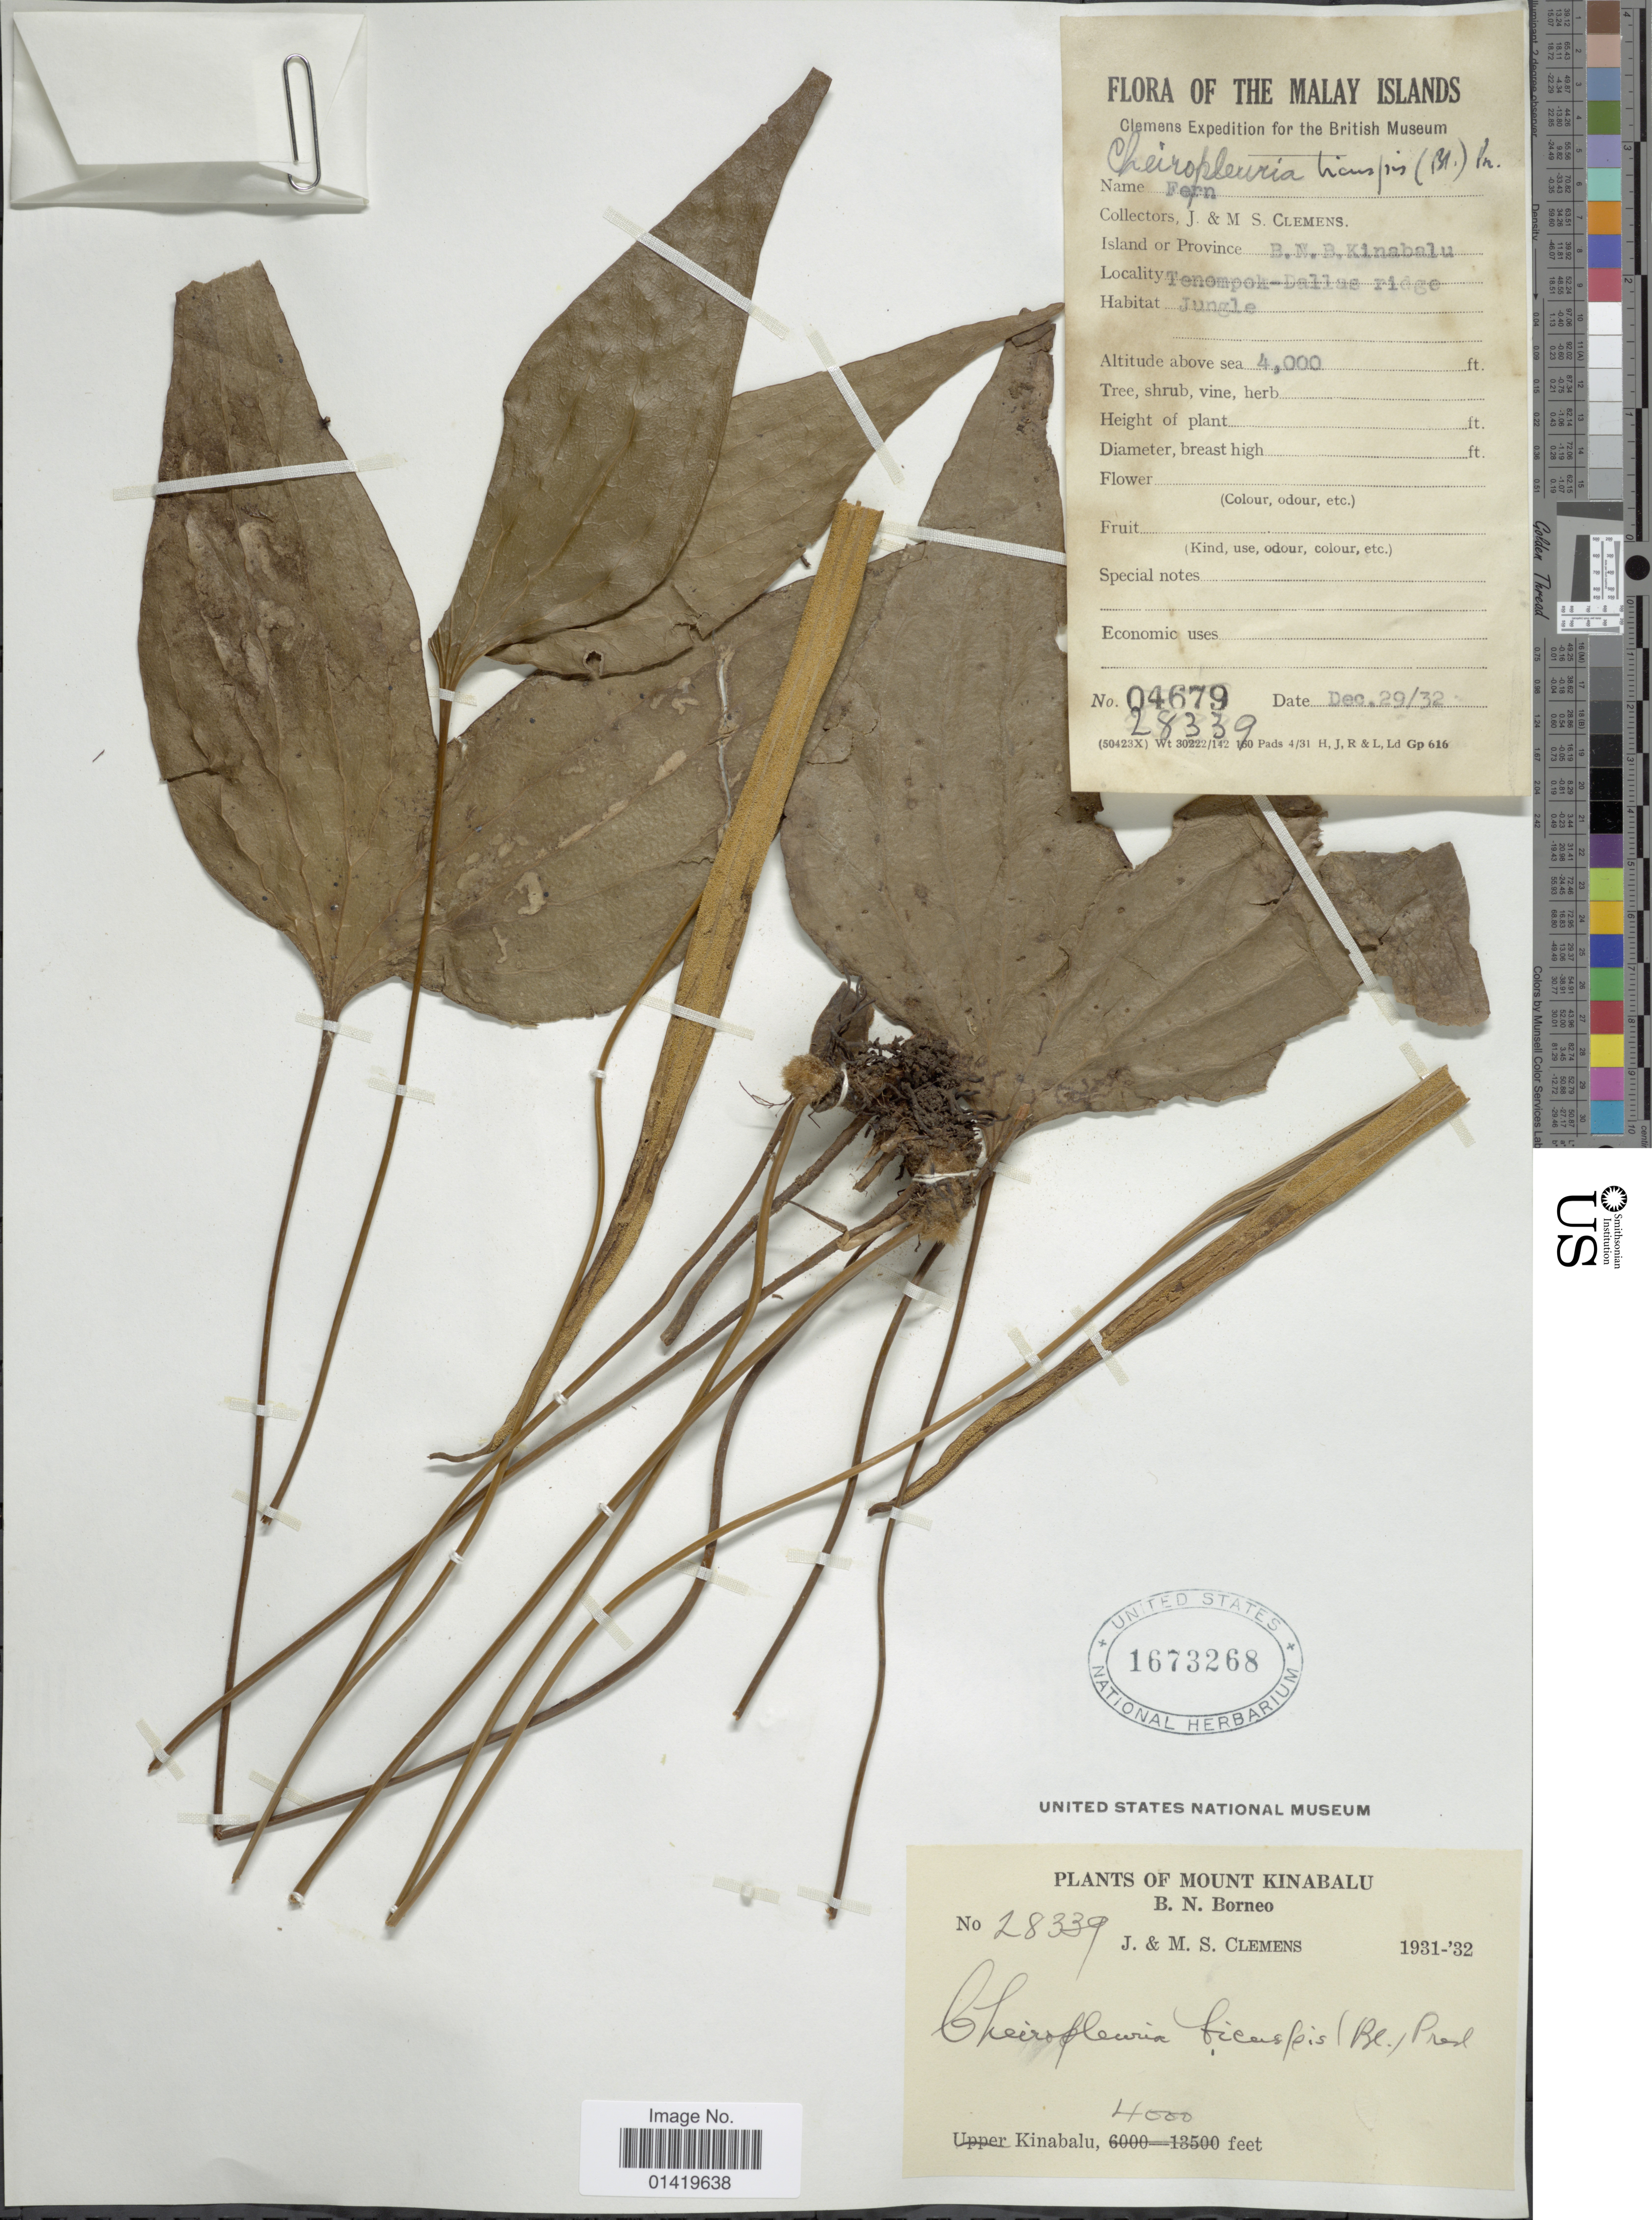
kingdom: Plantae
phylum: Tracheophyta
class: Polypodiopsida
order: Gleicheniales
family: Dipteridaceae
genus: Cheiropleuria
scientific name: Cheiropleuria bicuspis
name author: (Blume) C. Presl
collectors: J. Clemens & M. S. Clemens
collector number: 28339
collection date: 1932-12-29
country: Malaysia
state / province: Sabah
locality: The Malay Islands. Island or Province B.N.B. Kinabalu, Tenompok Dallas ridge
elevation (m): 1219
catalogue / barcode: US 1673268